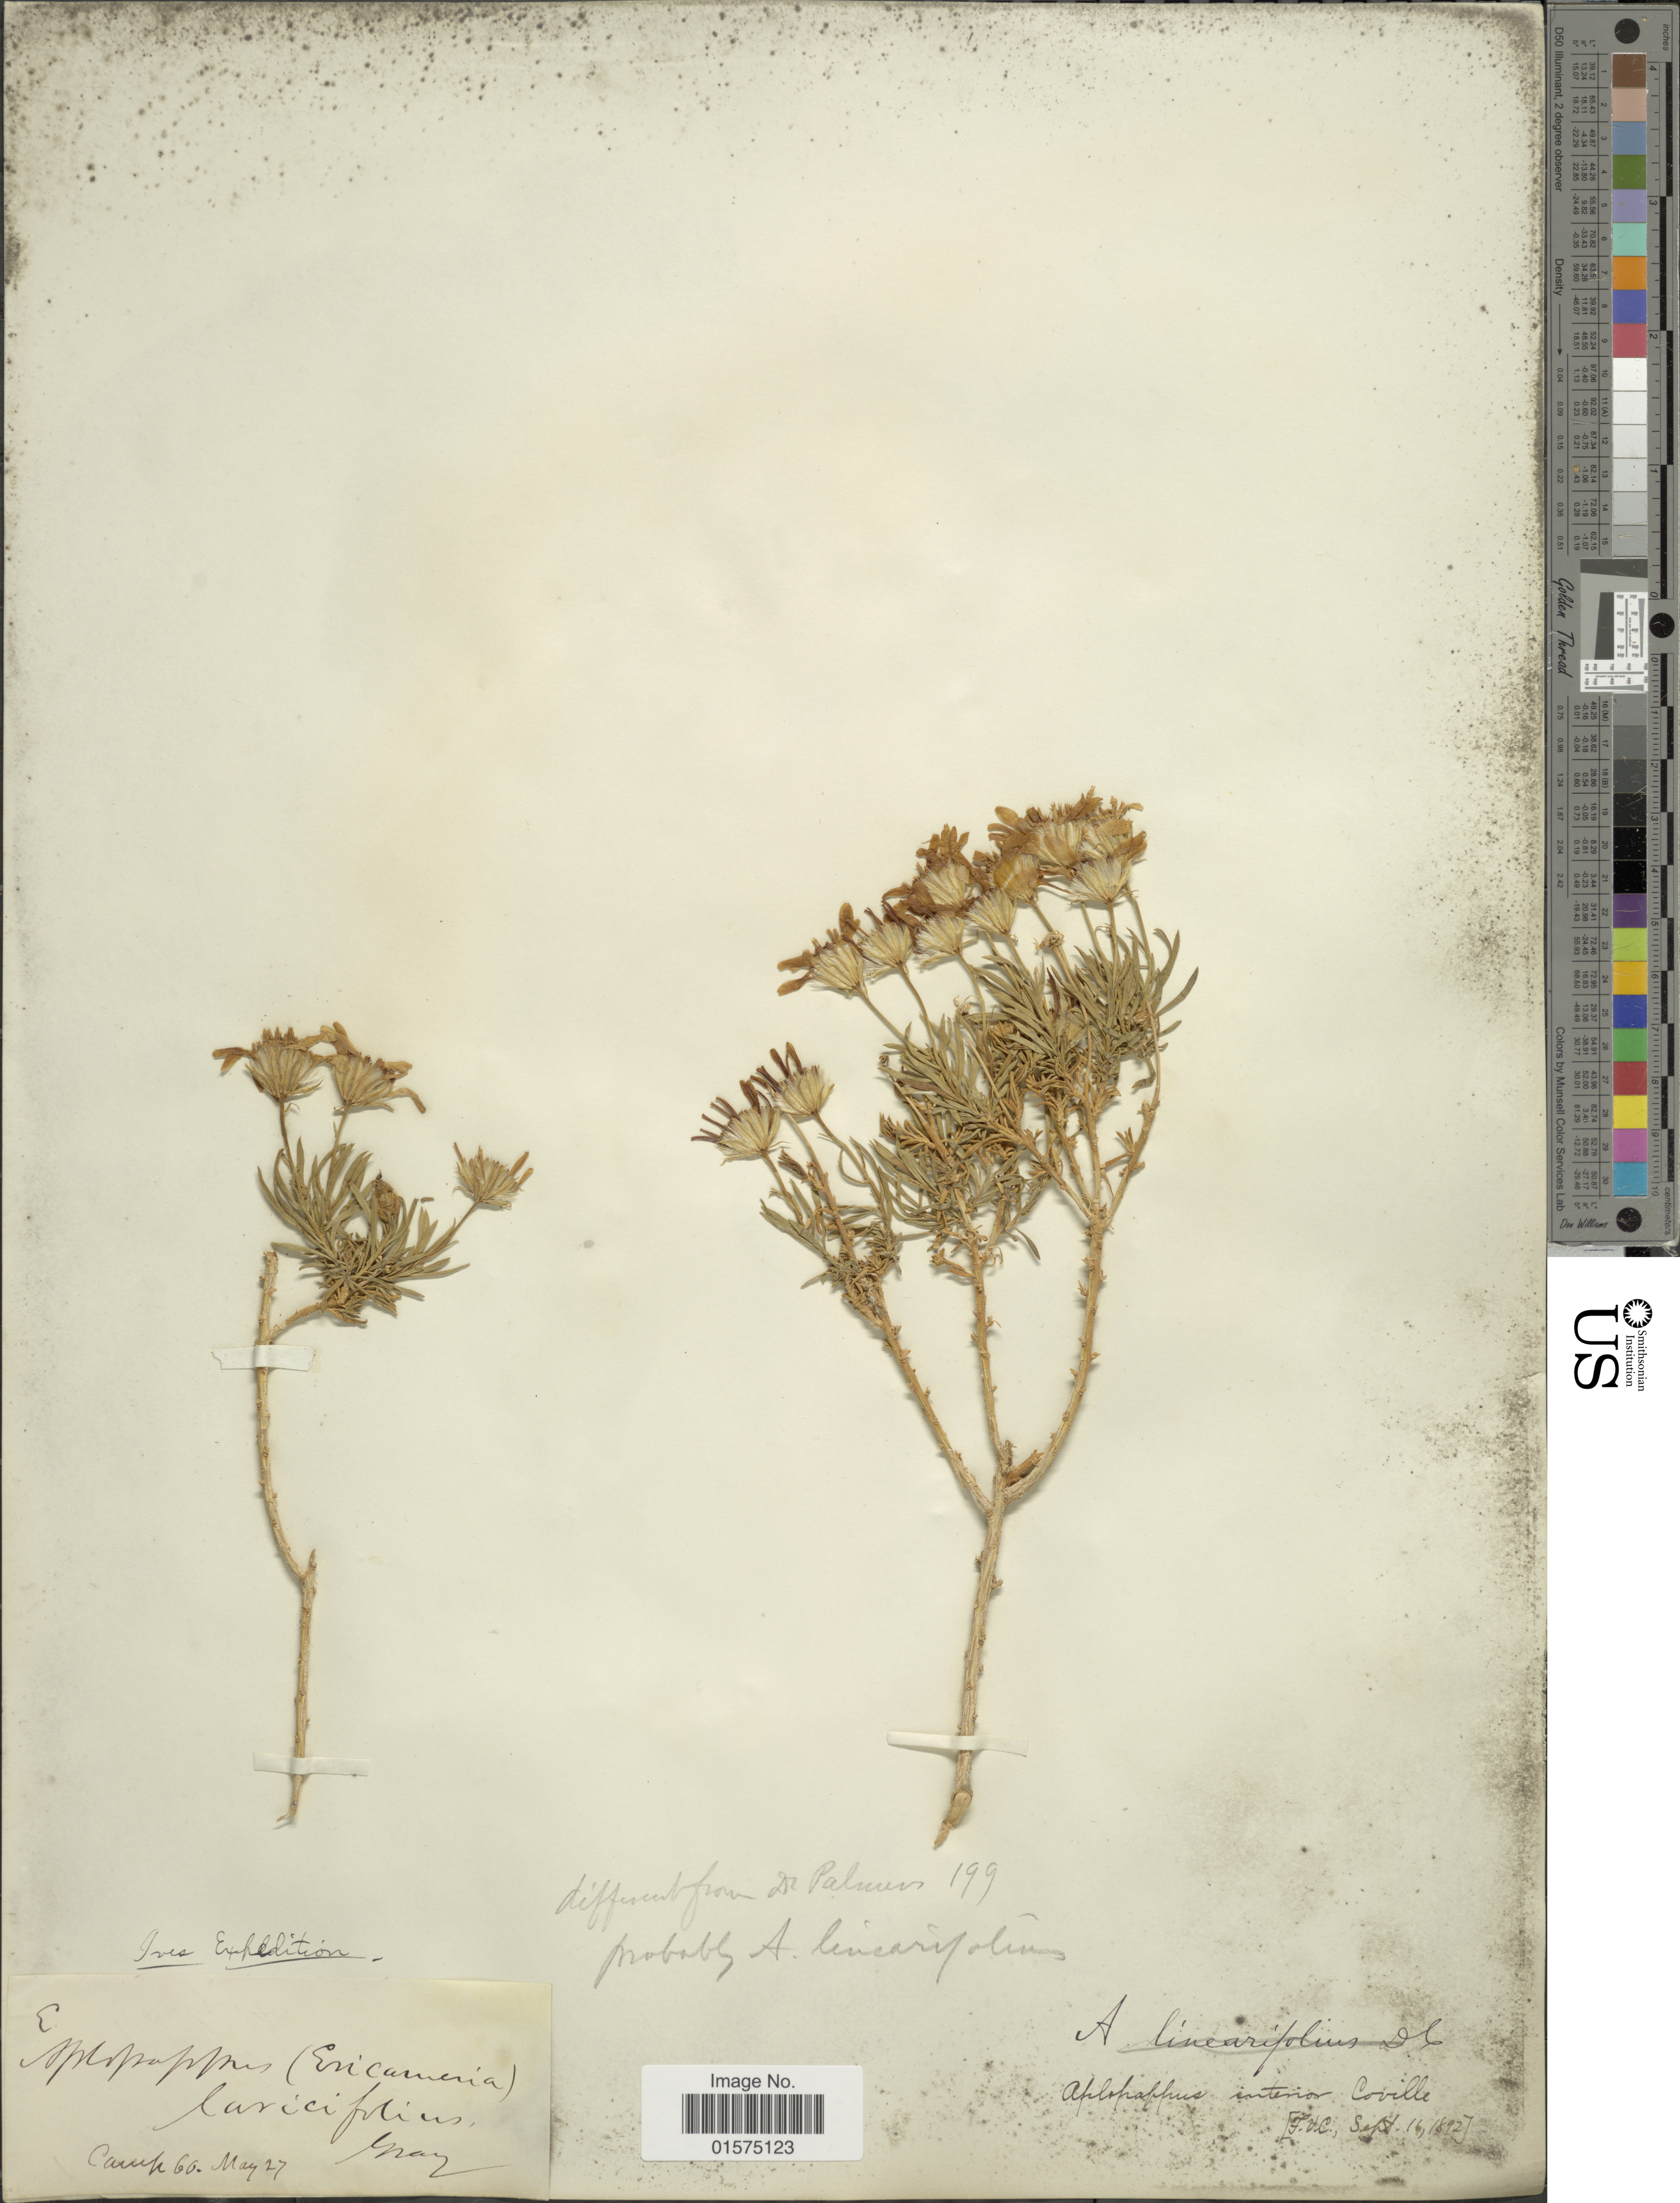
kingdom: Plantae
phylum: Tracheophyta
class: Magnoliopsida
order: Asterales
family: Asteraceae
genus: Ericameria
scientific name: Ericameria linearifolia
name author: (DC.) Urbatsch & Wussow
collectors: Ives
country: United States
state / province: Arizona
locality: Camp 66